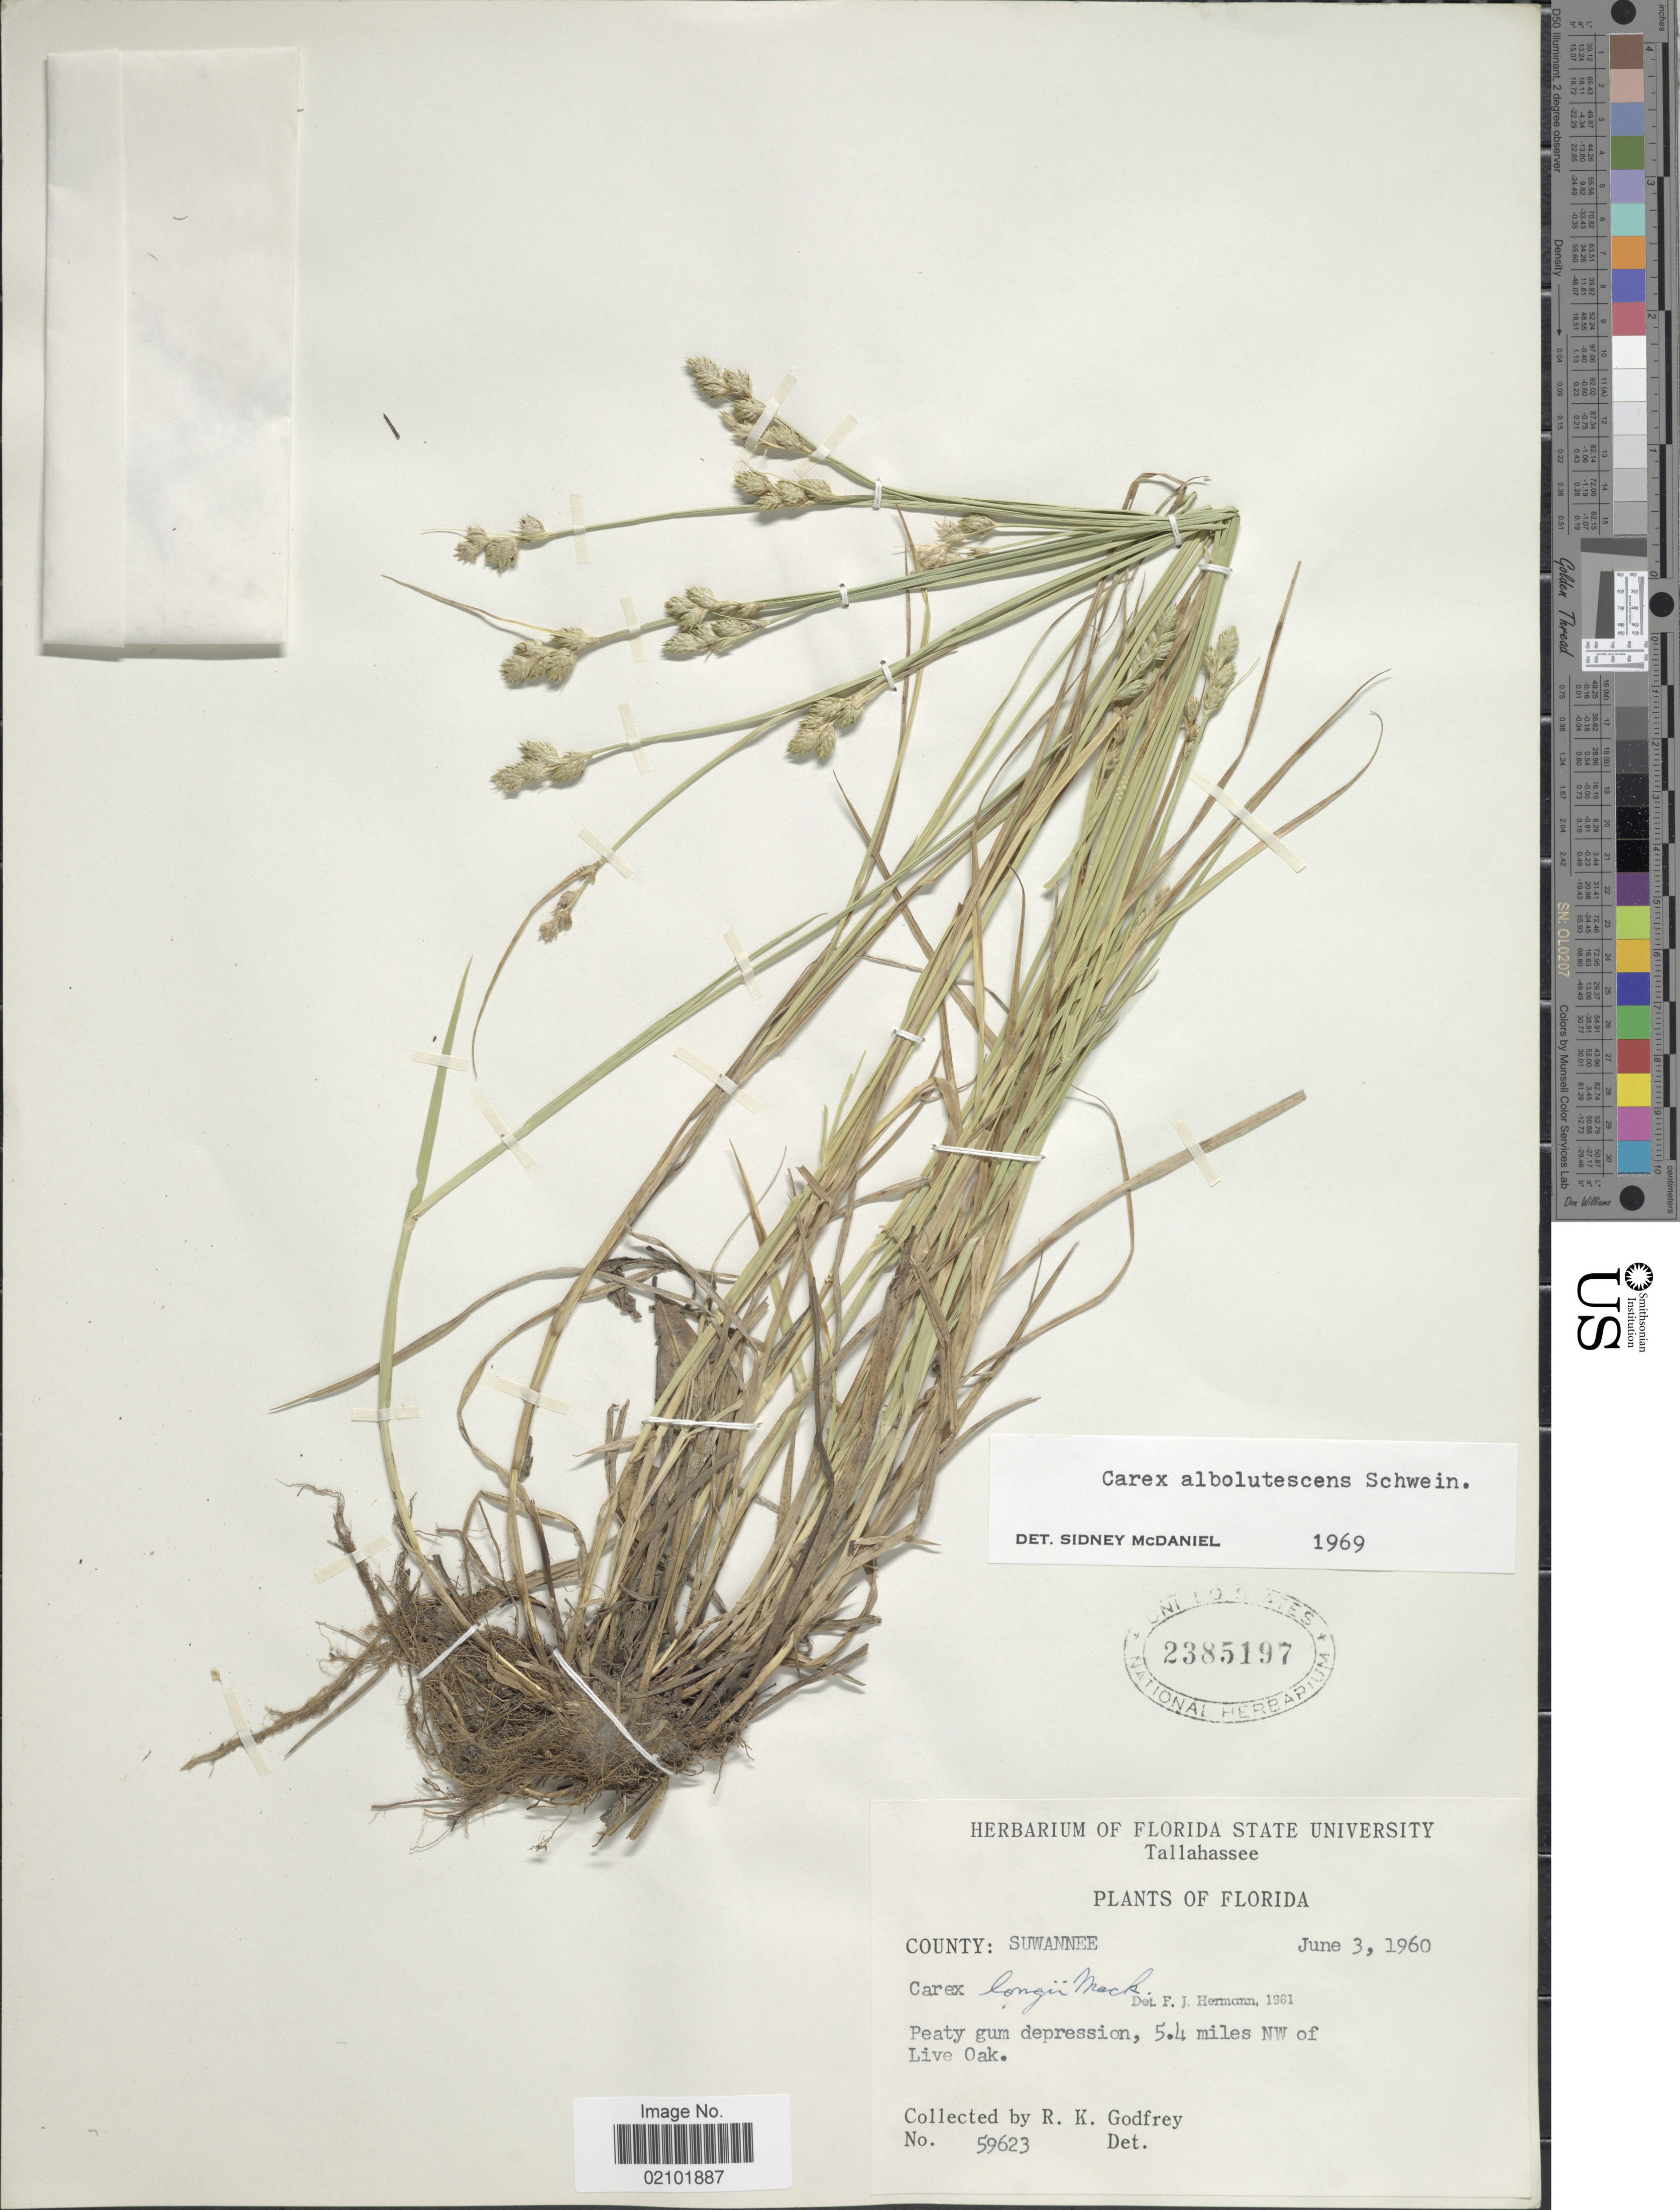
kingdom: Plantae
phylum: Tracheophyta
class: Liliopsida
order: Poales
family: Cyperaceae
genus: Carex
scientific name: Carex albolutescens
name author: Schwein.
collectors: R. K. Godfrey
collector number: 59623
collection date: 1960-06-03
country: United States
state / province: Florida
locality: County: Suwannee. 5.4 miles NW of Live Oak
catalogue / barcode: US 2385197